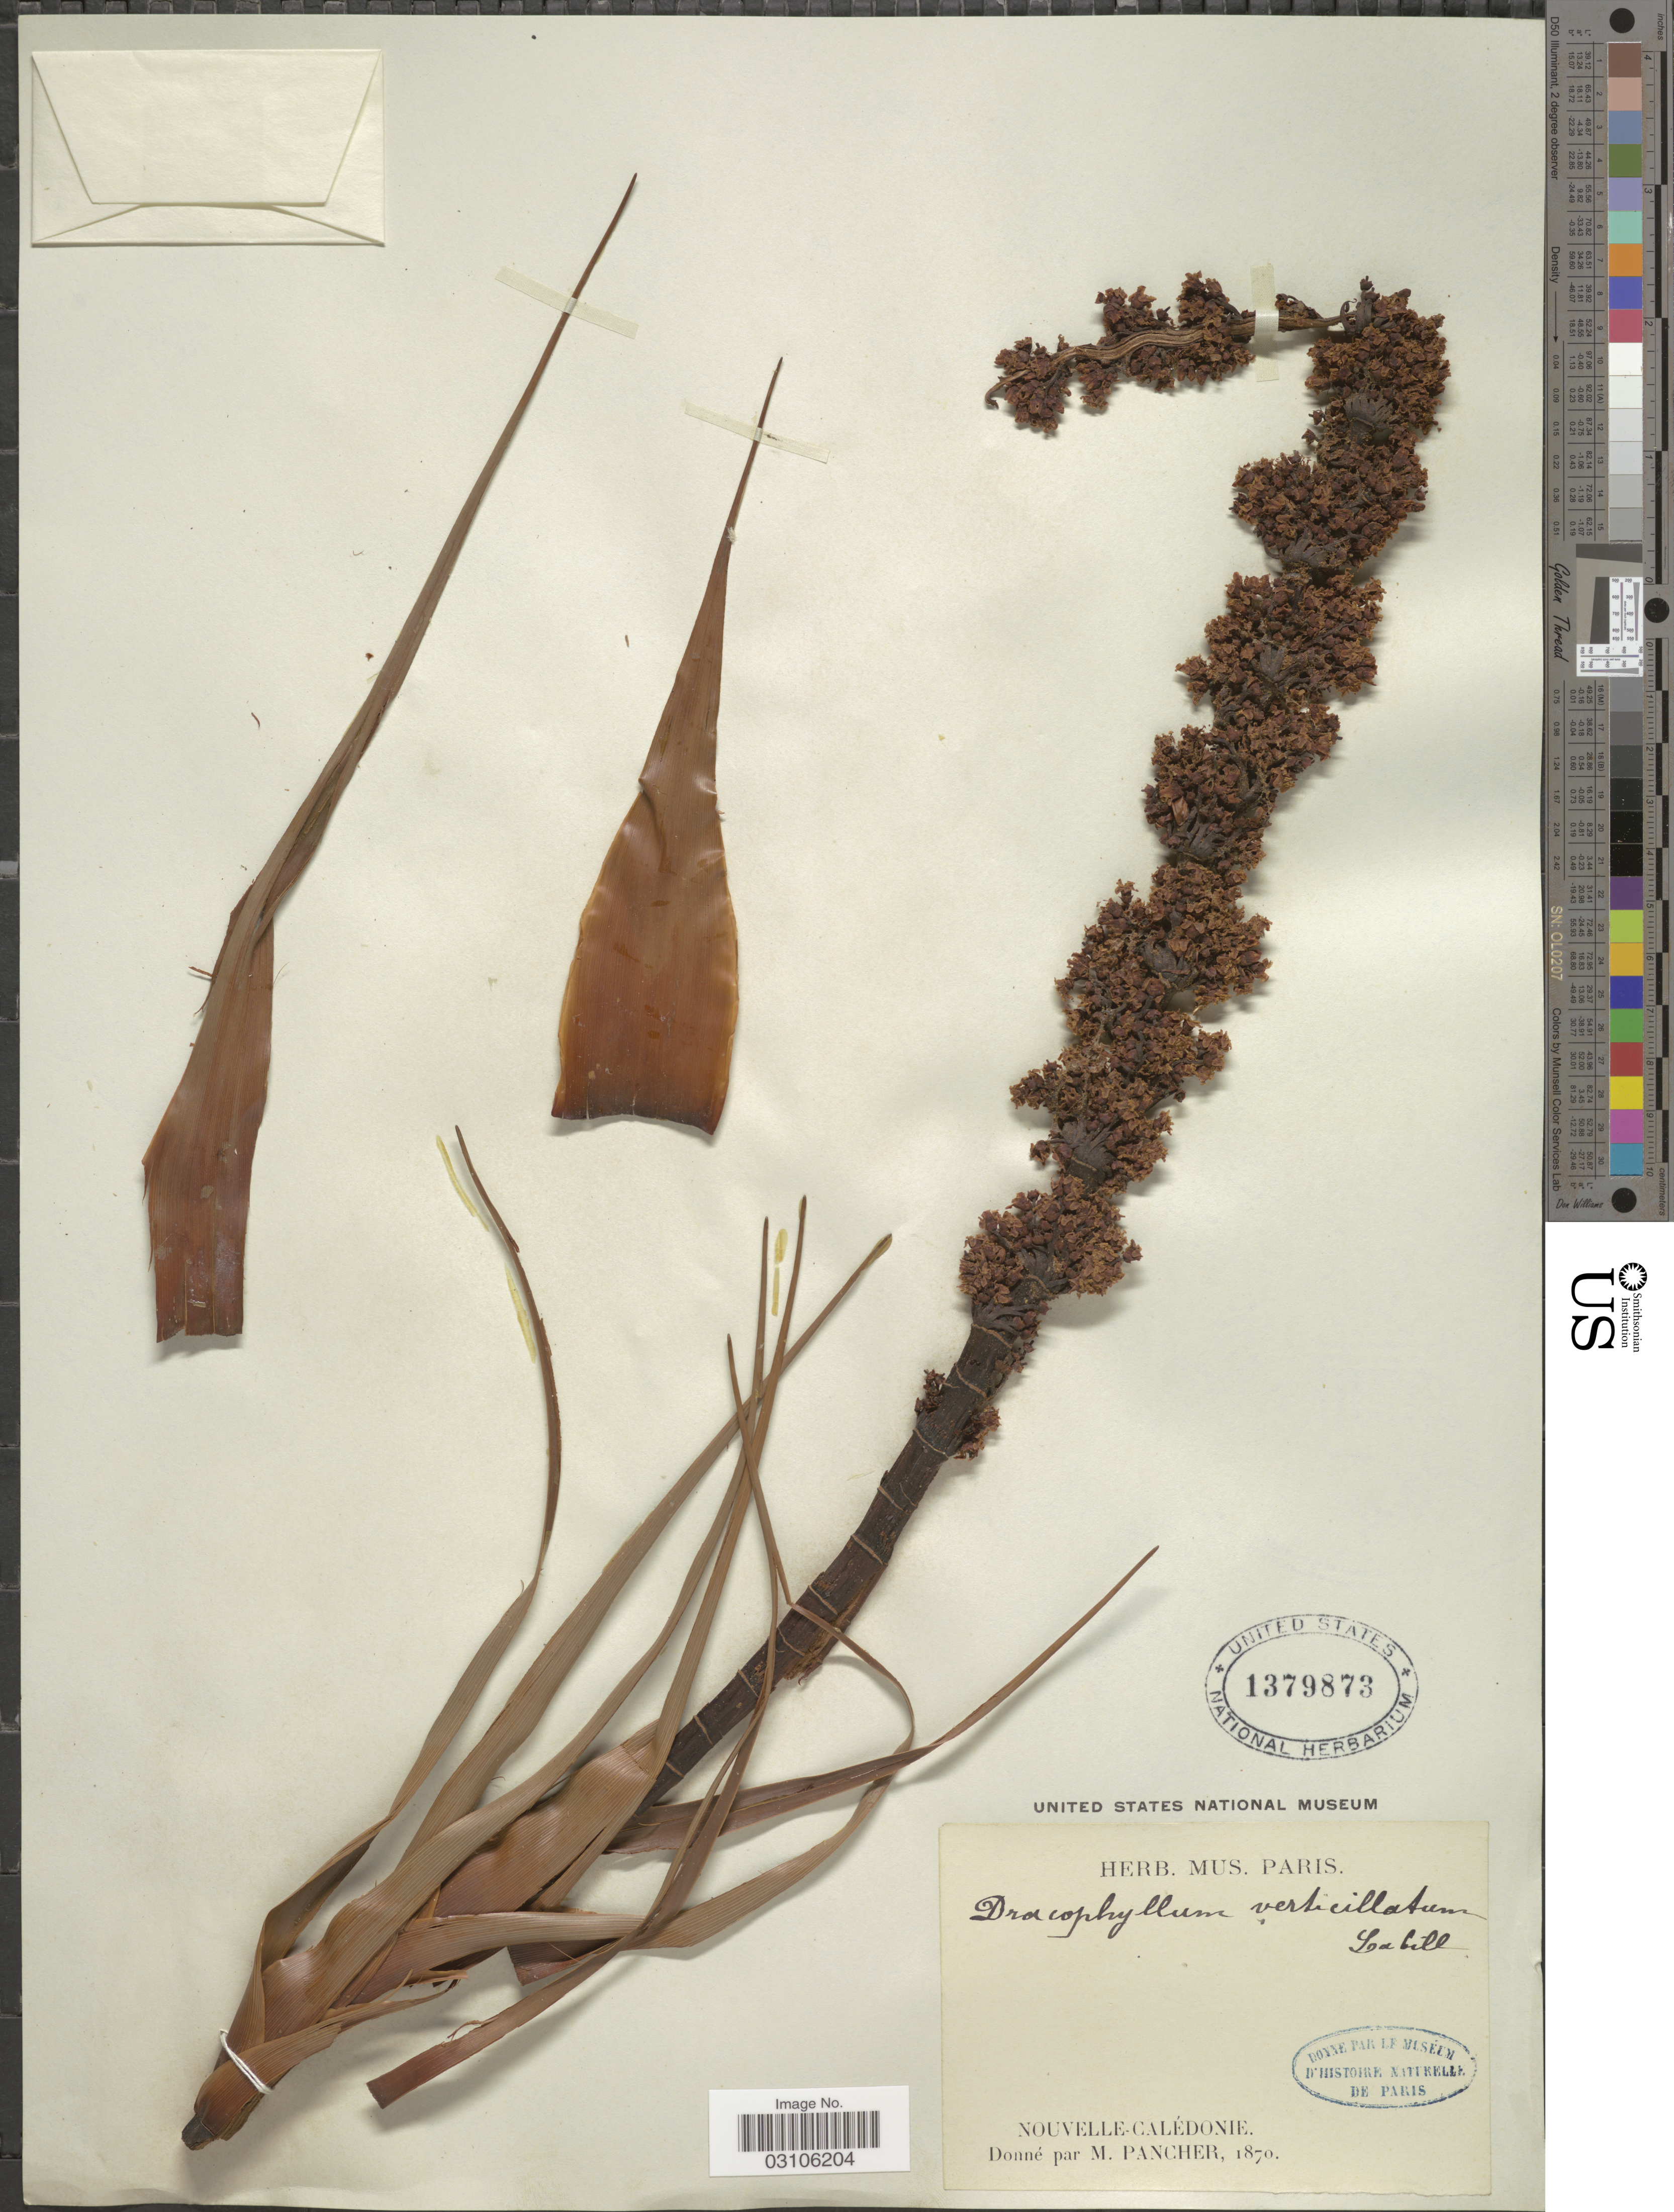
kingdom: Plantae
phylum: Tracheophyta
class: Magnoliopsida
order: Ericales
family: Ericaceae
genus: Dracophyllum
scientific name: Dracophyllum verticillatum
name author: Labill.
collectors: ex herb. Mus. Paris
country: New Caledonia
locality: Nouvelle-Calédonie.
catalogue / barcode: US 1379873